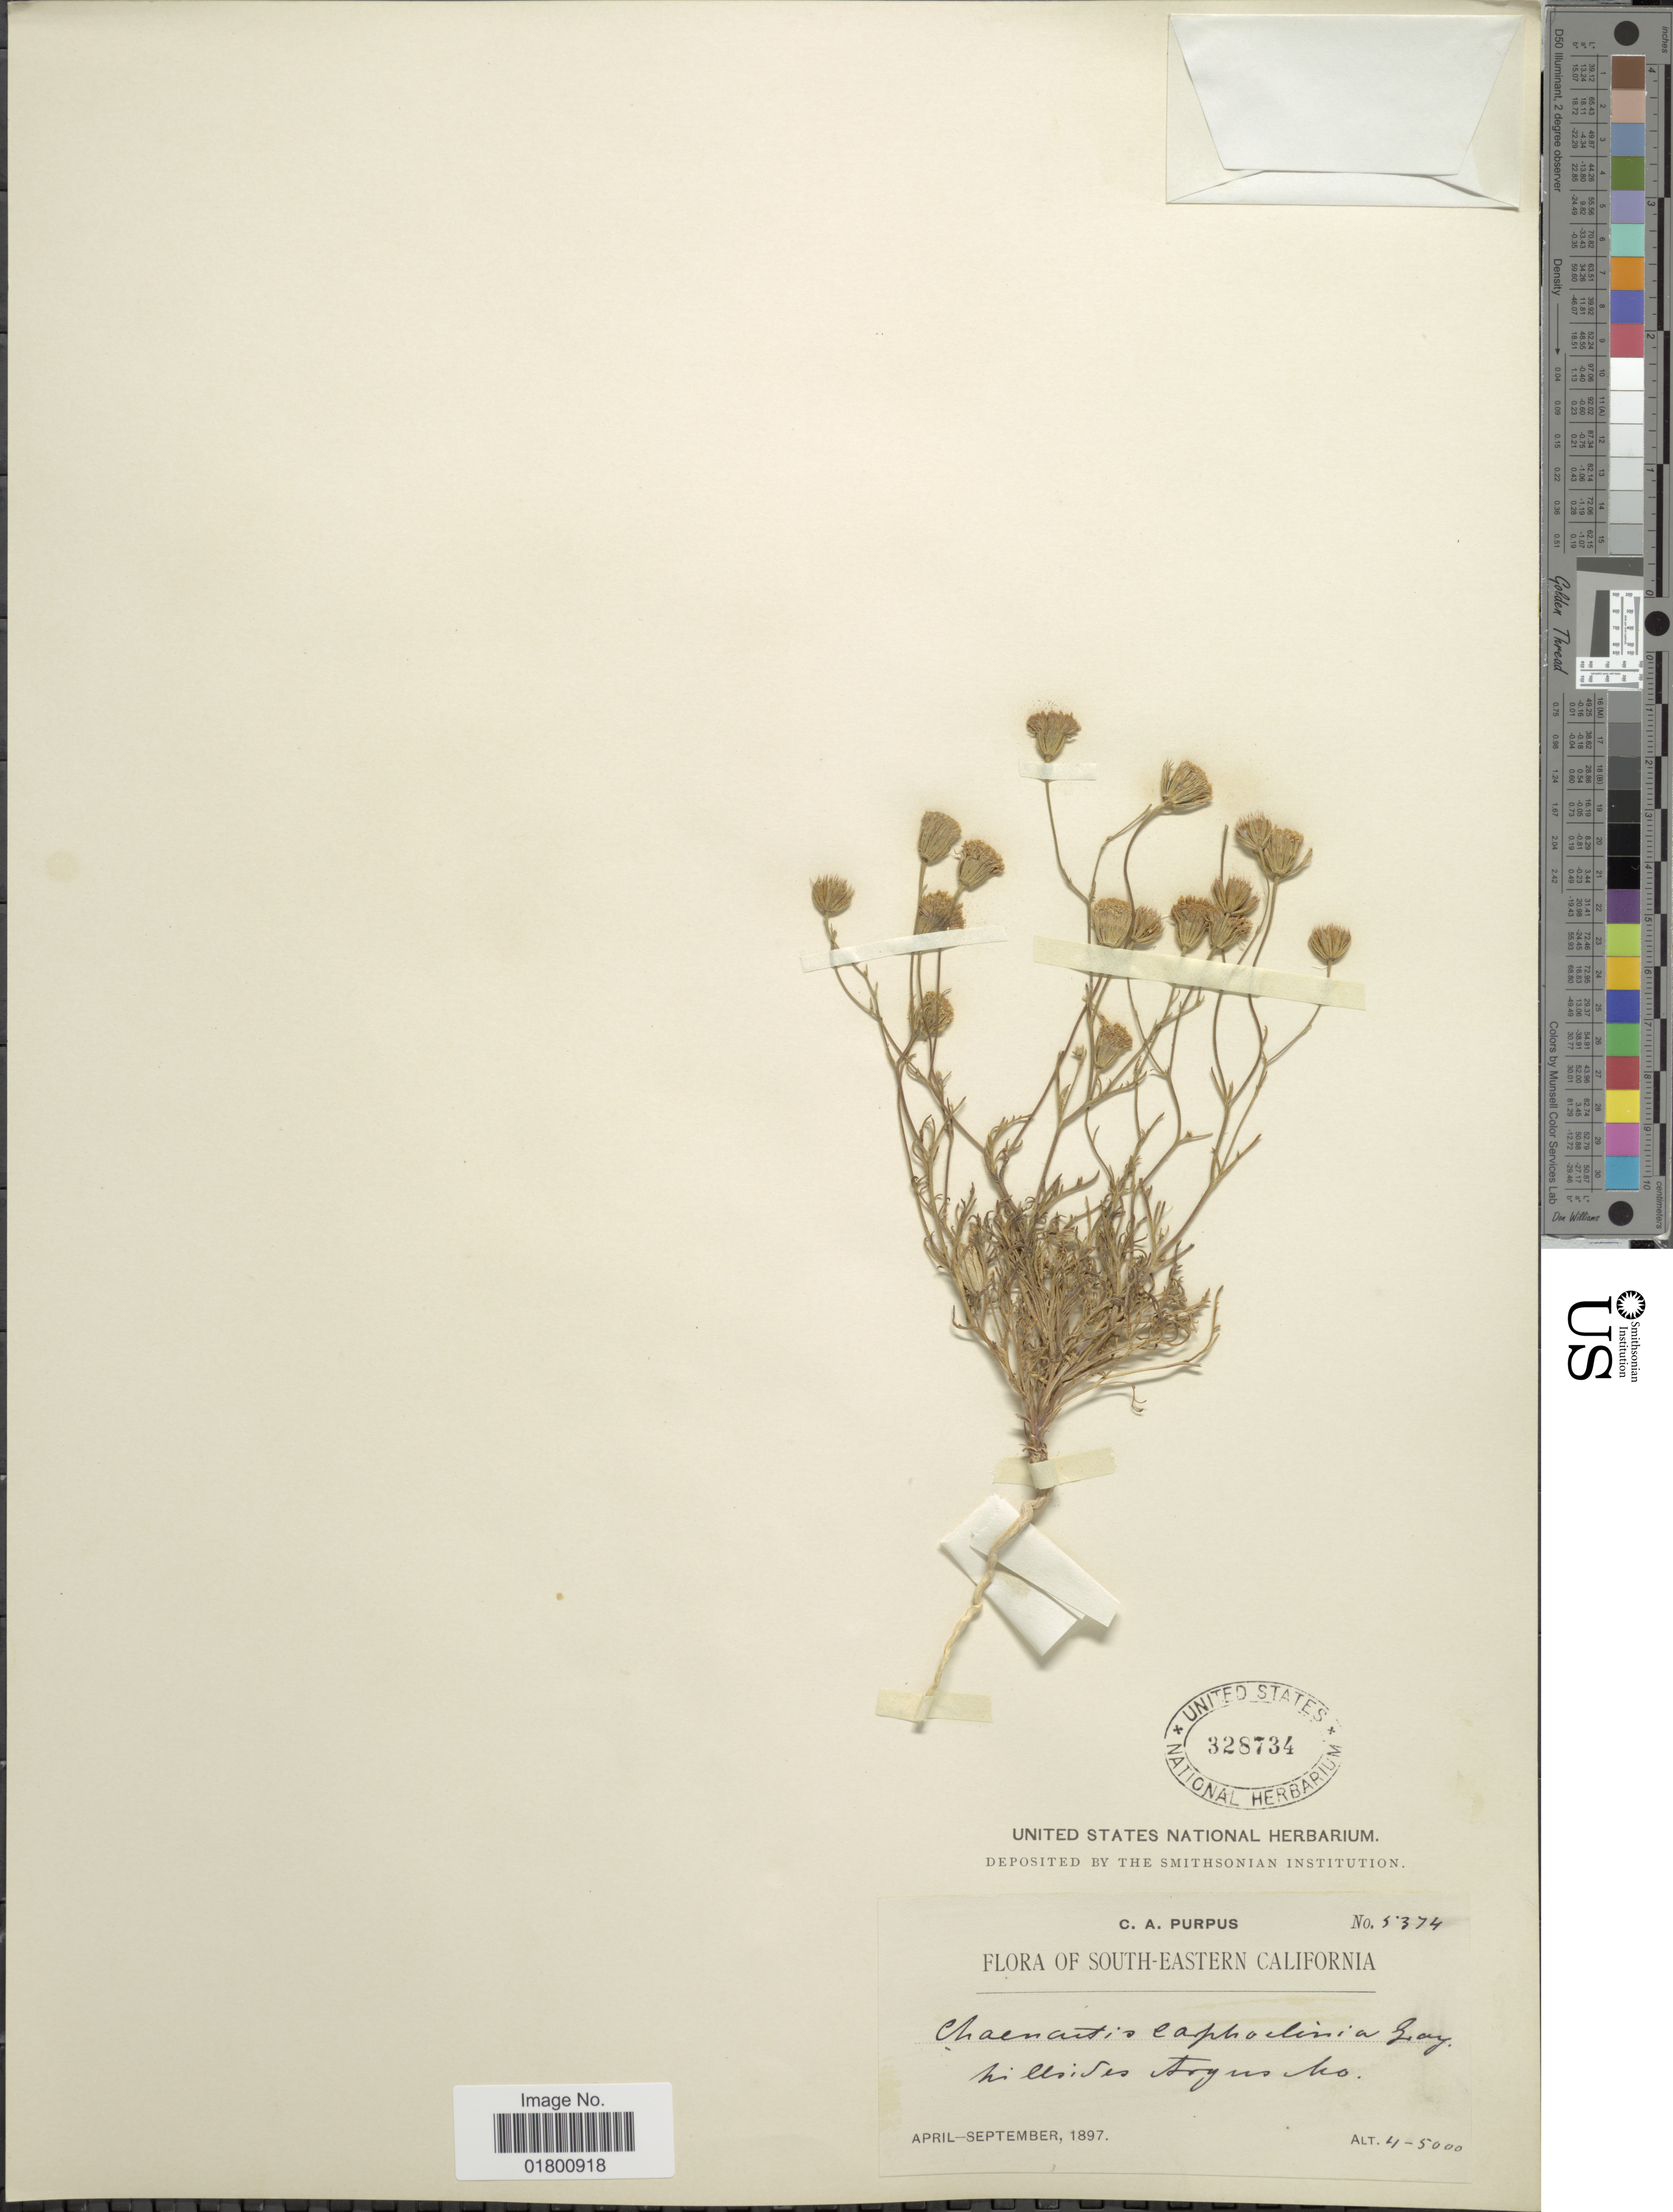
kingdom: Plantae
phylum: Tracheophyta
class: Magnoliopsida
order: Asterales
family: Asteraceae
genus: Chaenactis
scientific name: Chaenactis carphoclinia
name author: A. Gray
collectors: C. A. Purpus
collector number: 5374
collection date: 1897-04/1897-09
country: United States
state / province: California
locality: South-eastern California, hillsides Arguello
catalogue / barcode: US 328734